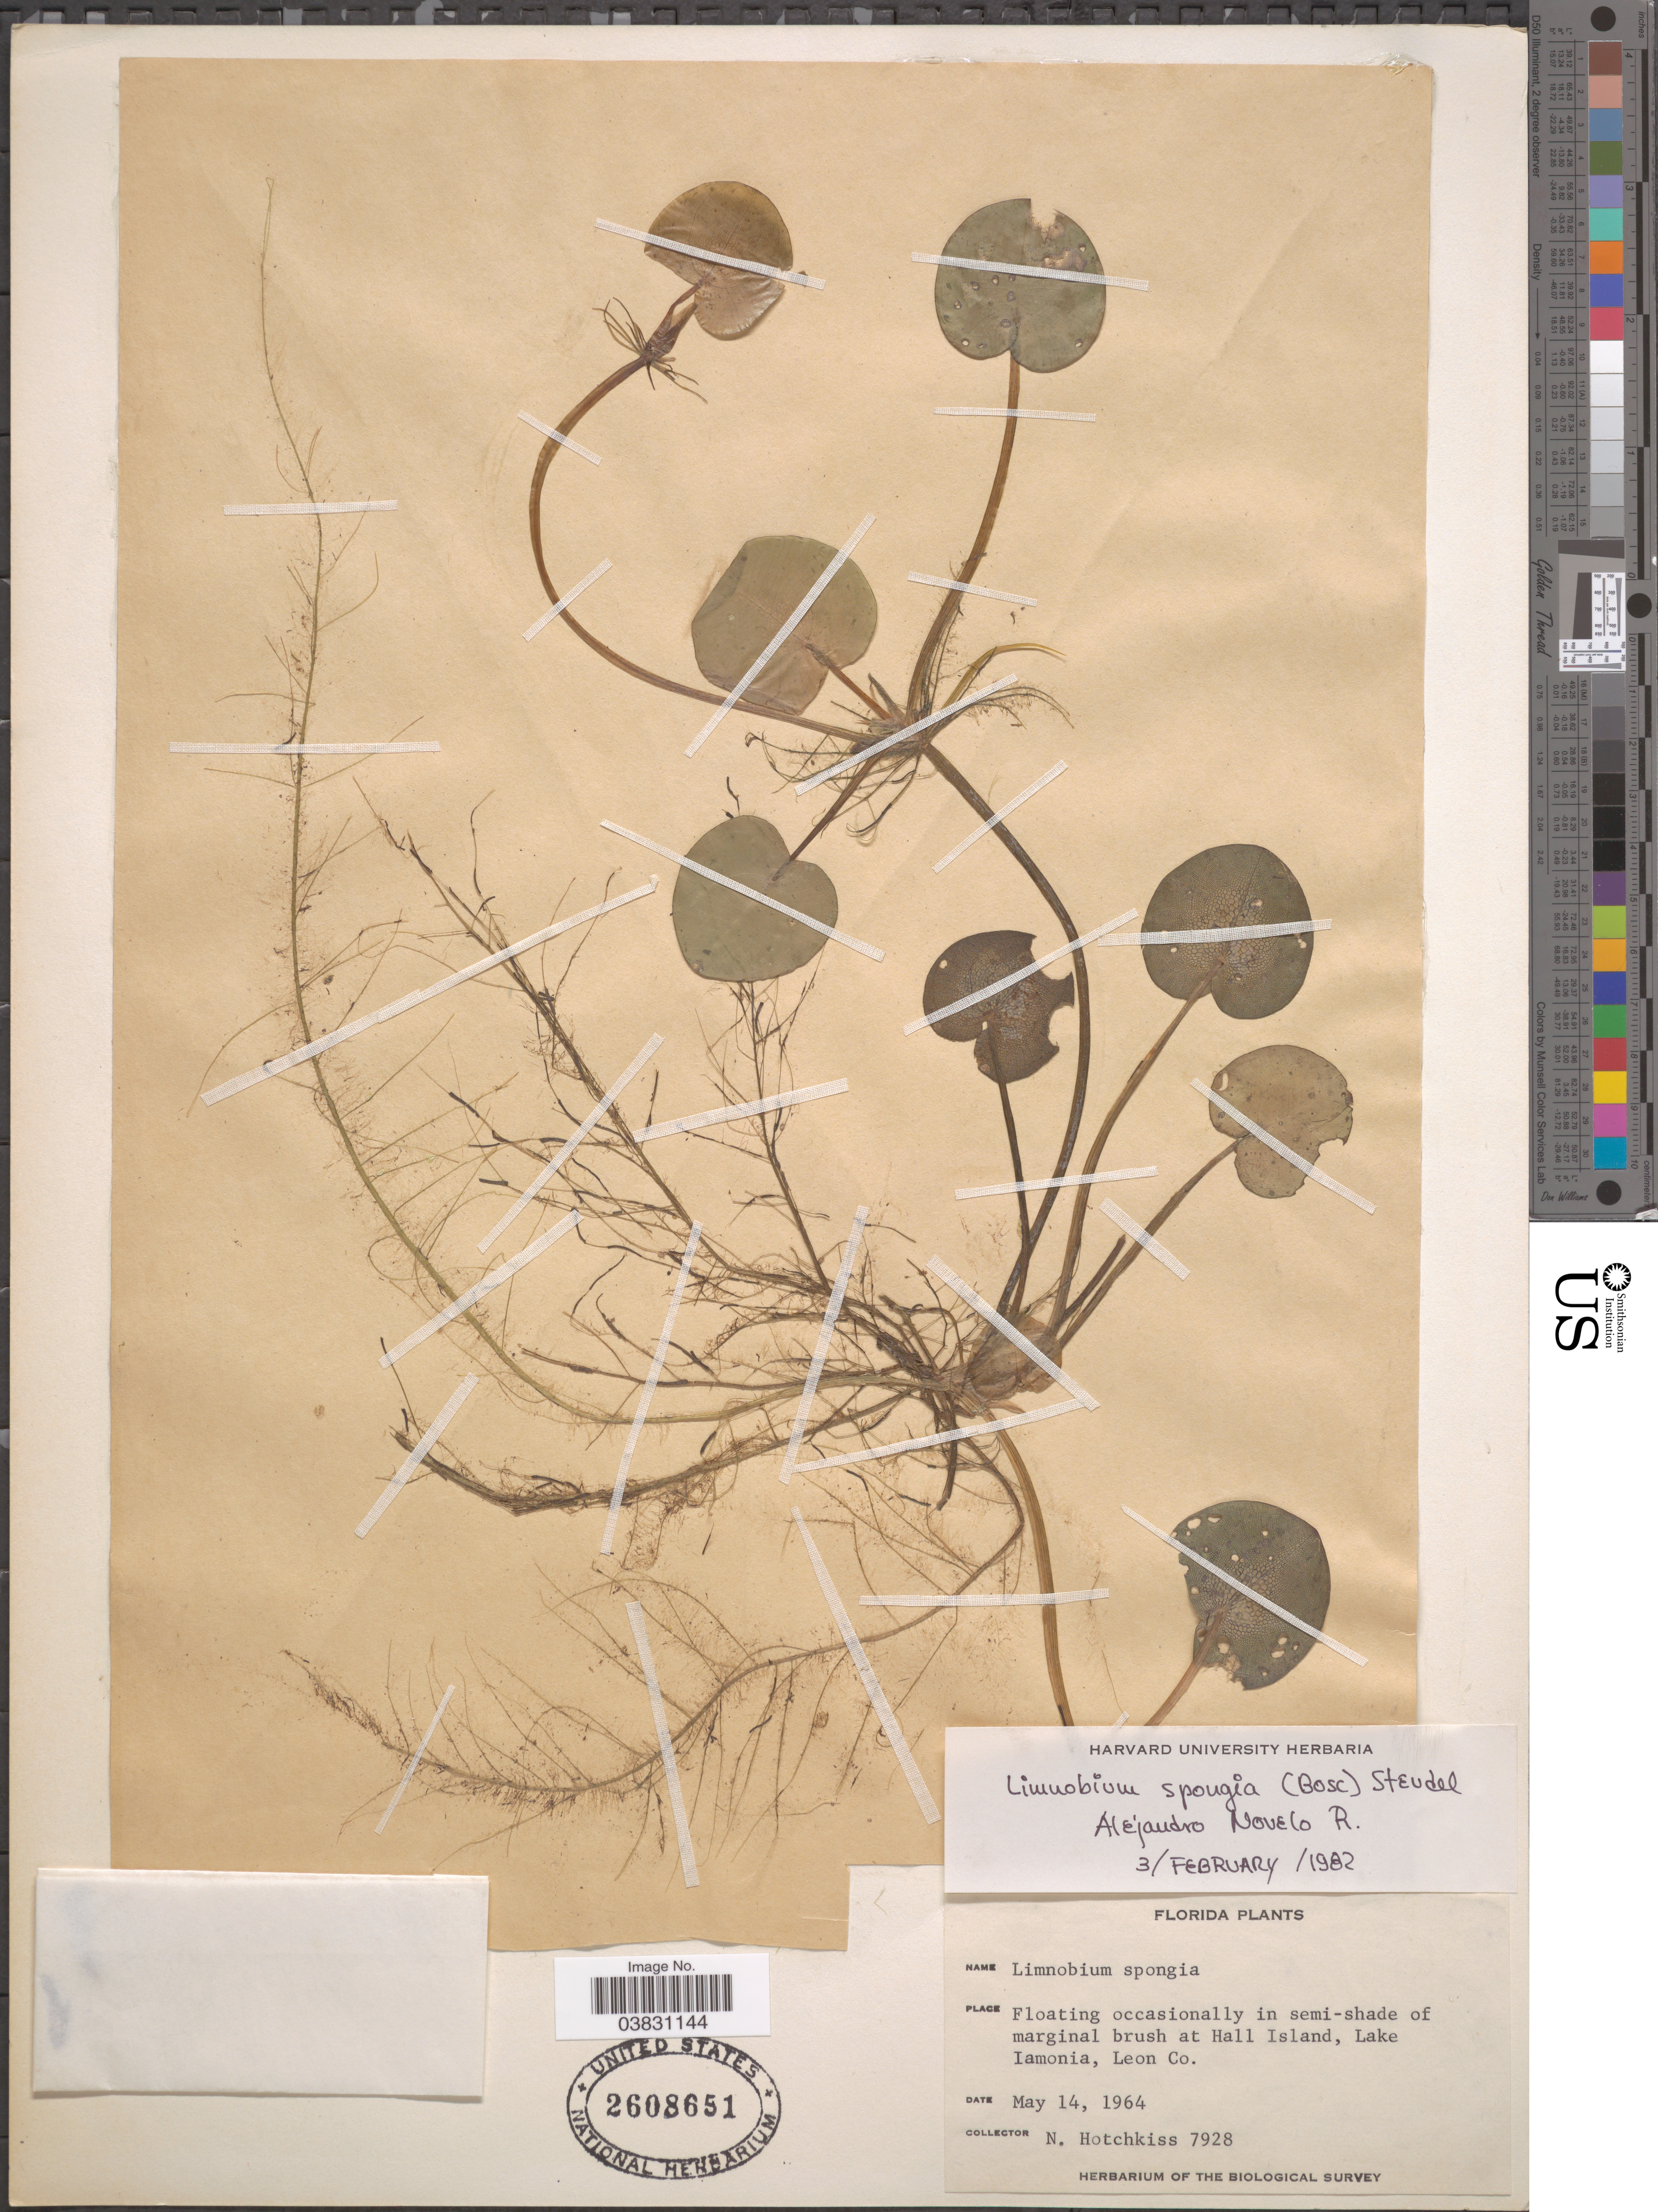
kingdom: Plantae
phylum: Tracheophyta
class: Liliopsida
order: Alismatales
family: Hydrocharitaceae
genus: Limnobium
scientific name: Limnobium spongia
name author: (Bosc) Rich. ex Steud.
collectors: N. Hotchkiss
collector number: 7928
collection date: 1964-05-14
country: United States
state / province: Florida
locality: Floating occasionally in semi-shade of marginal brush at Hall Island, Lake Iamonia, Leon Co.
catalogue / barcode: US 2608651